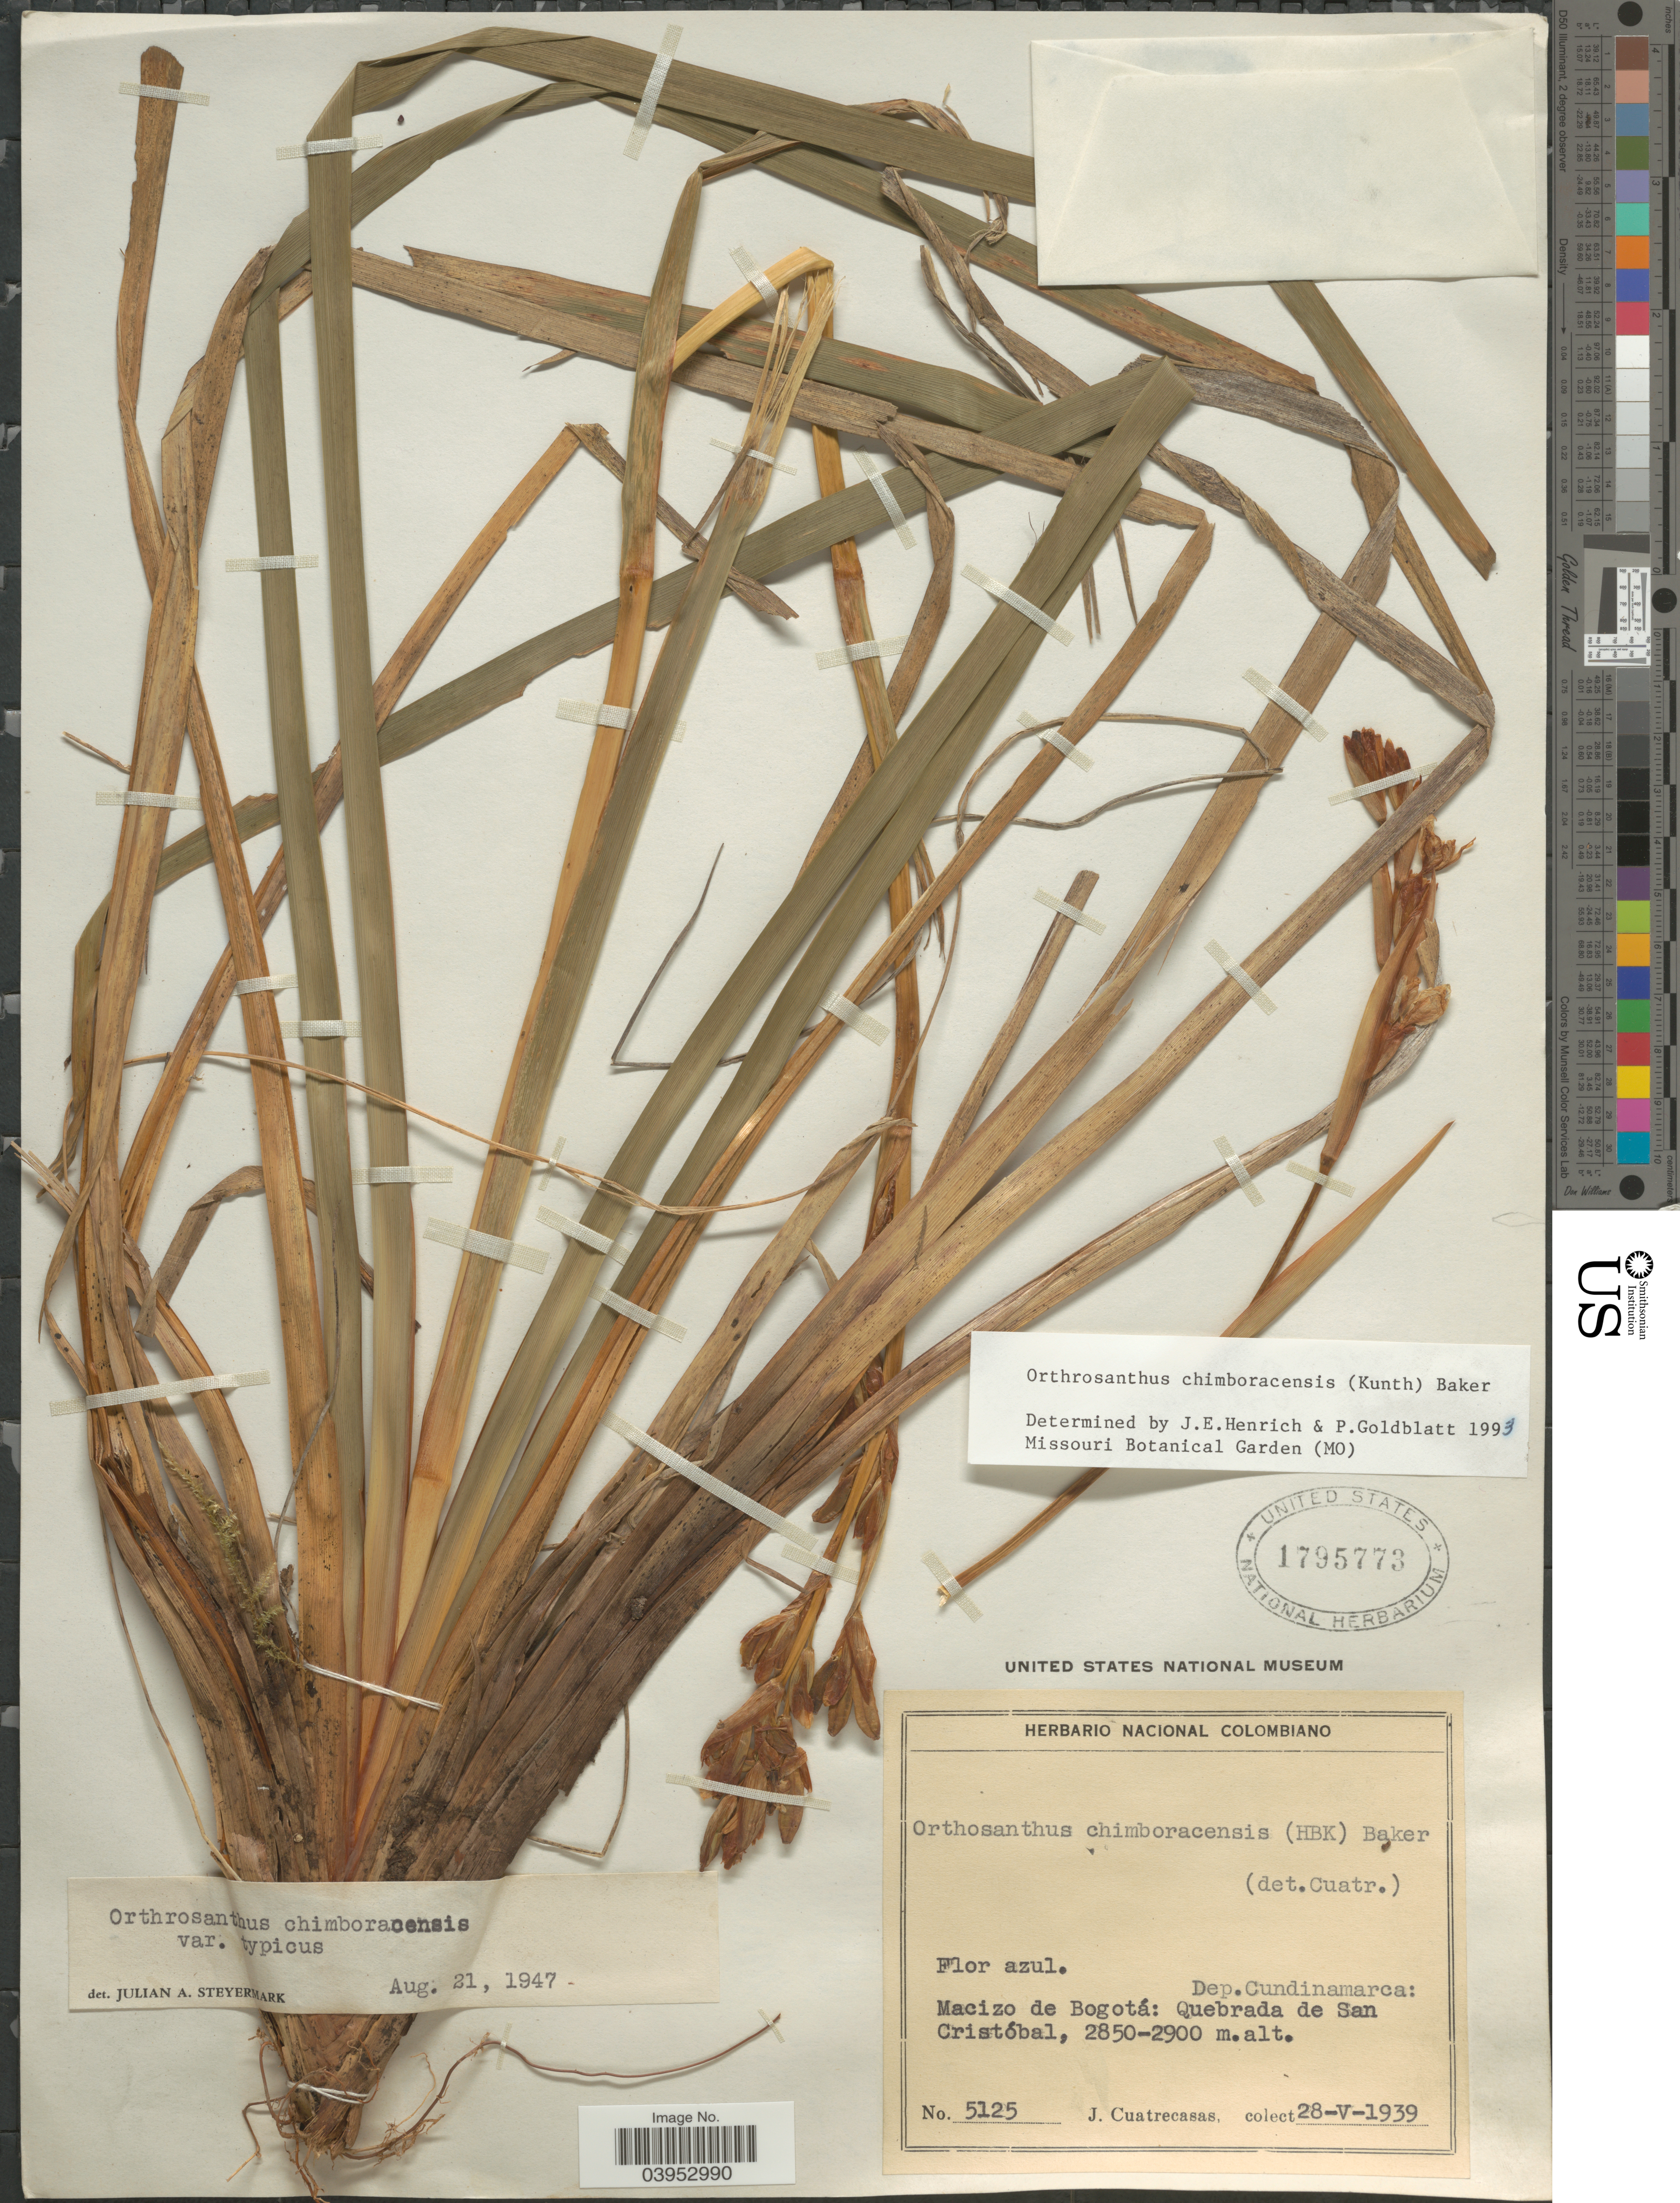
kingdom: Plantae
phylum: Tracheophyta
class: Liliopsida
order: Asparagales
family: Iridaceae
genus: Orthrosanthus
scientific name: Orthrosanthus chimboracensis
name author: (Kunth) Baker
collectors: J. Cuatrecasas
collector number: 5125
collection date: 1939-05-28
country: Colombia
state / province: Cundinamarca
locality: Dep.Cundinamarca: Macizo de Bogotá: Quebrada de San Cristóbal.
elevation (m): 2850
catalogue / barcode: US 1795773